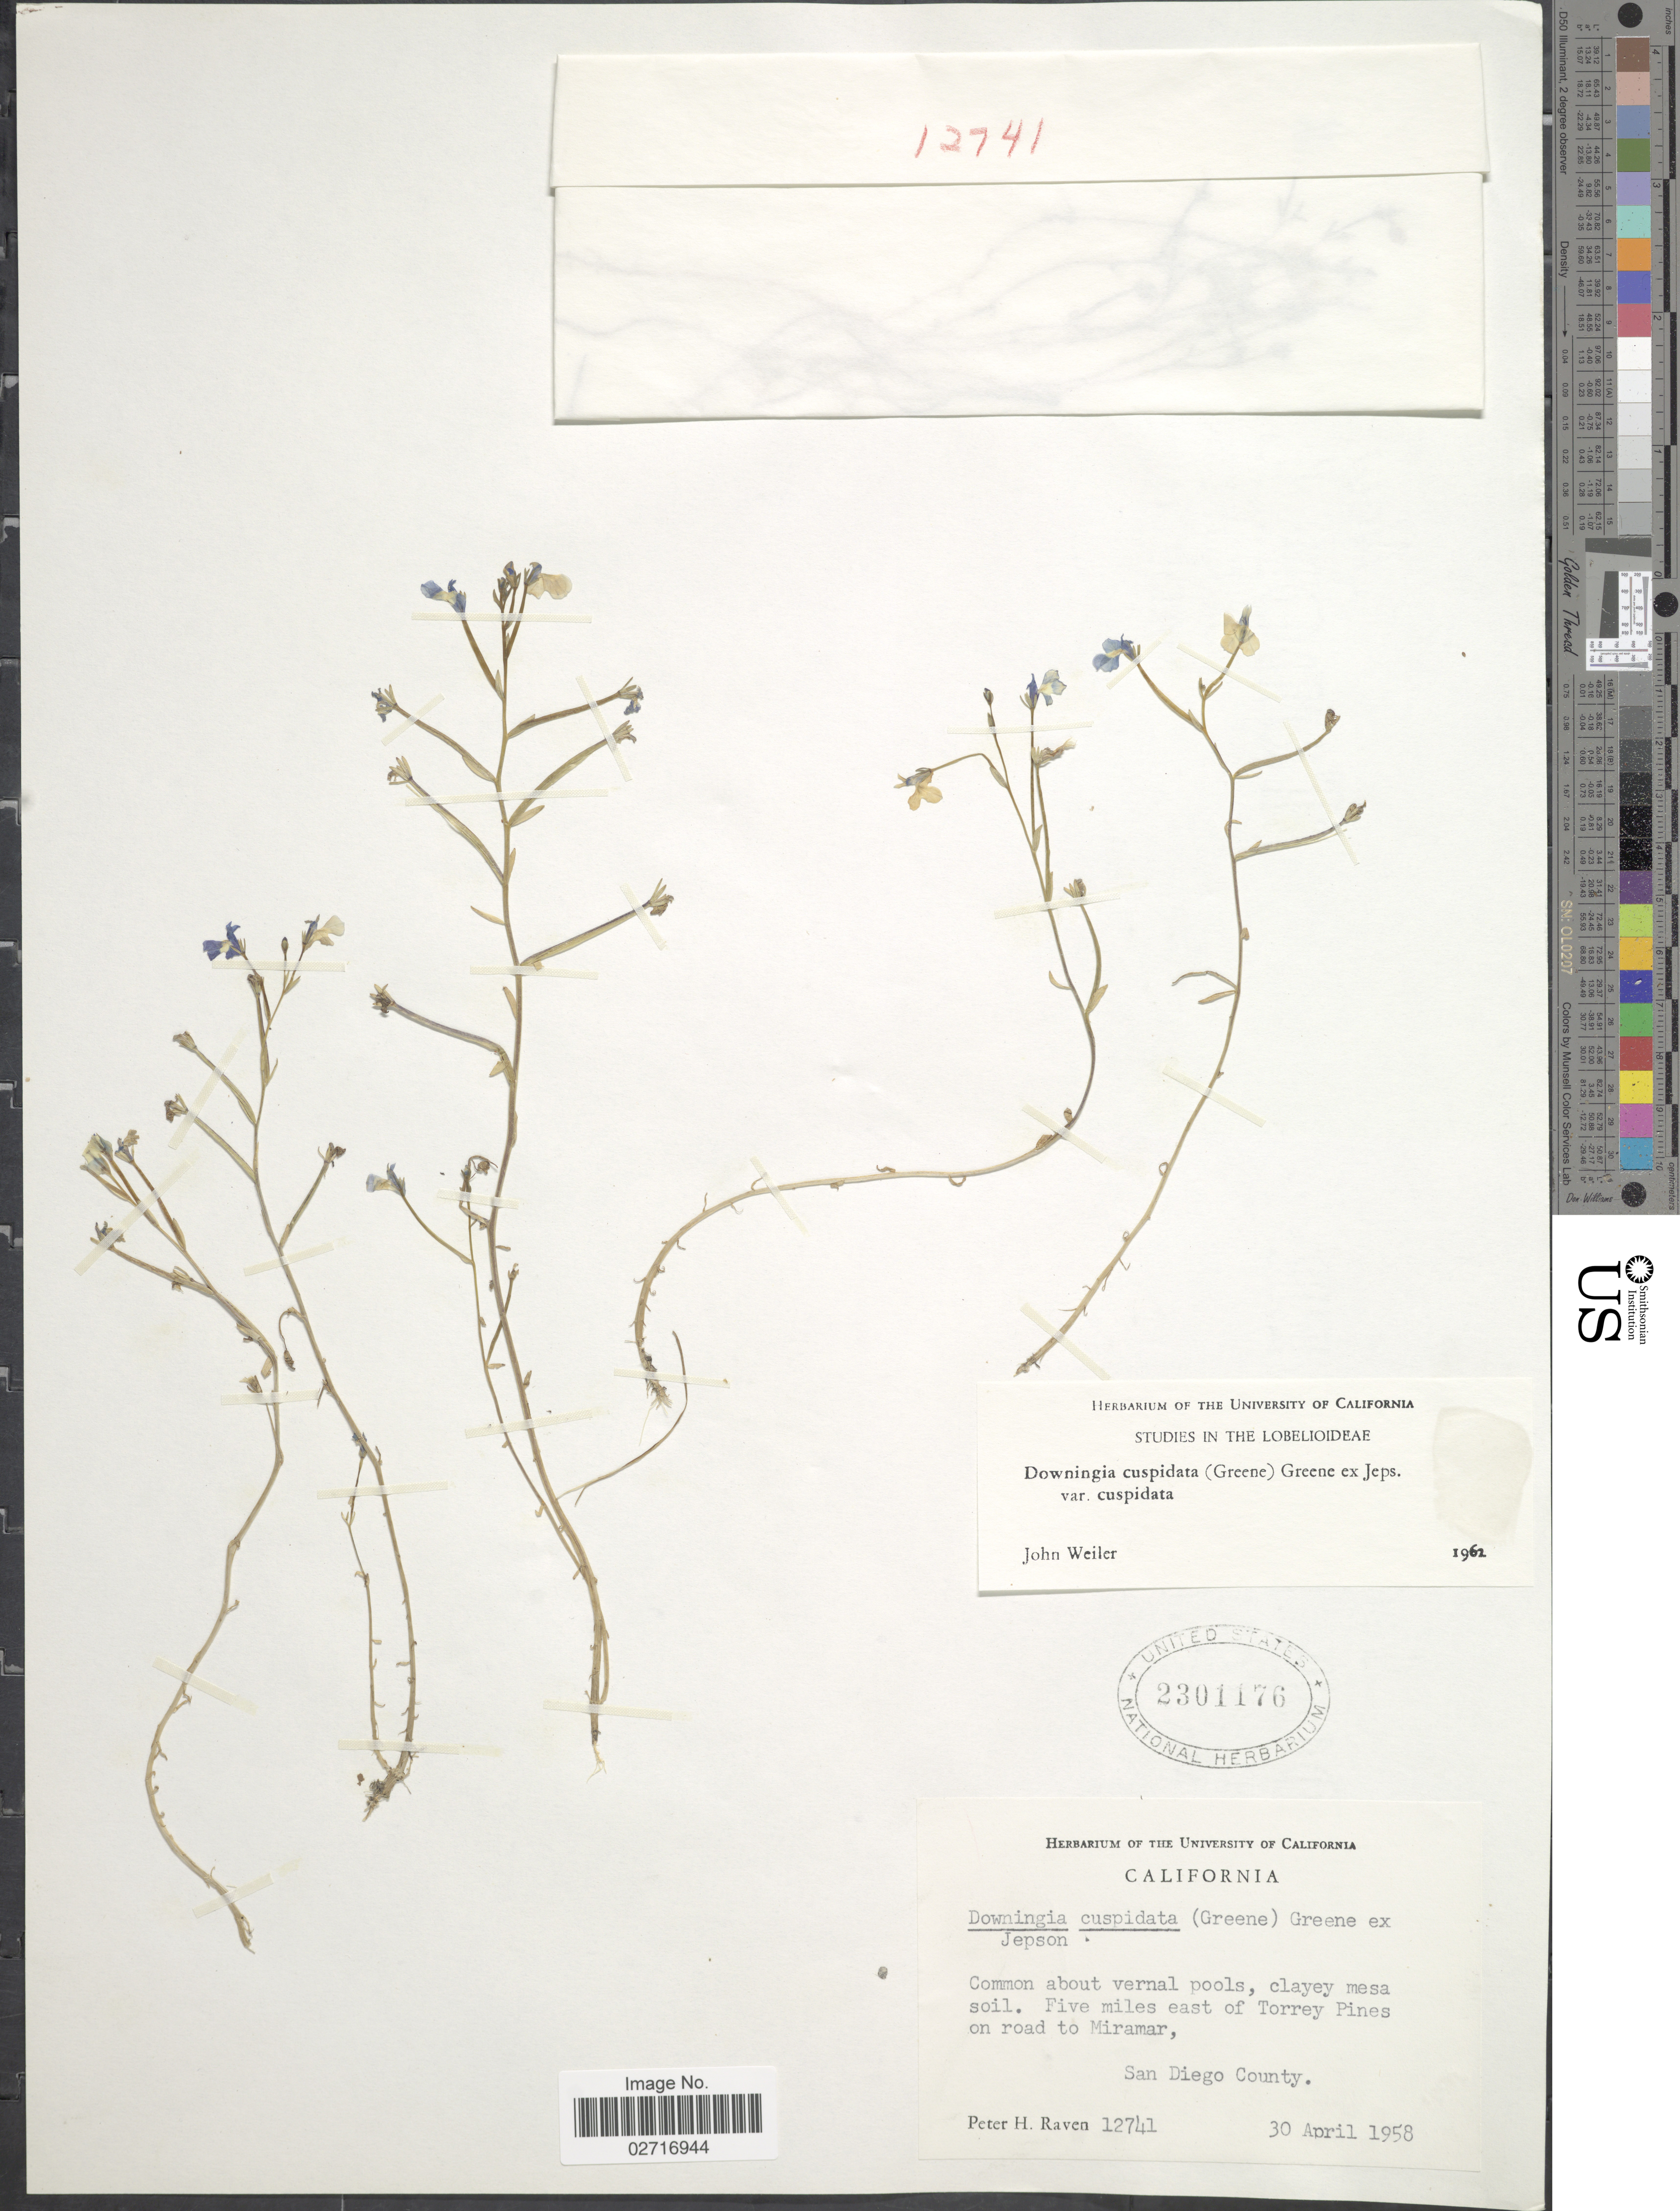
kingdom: Plantae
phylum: Tracheophyta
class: Magnoliopsida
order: Asterales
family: Campanulaceae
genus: Downingia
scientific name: Downingia cuspidata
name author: (Greene) Rattan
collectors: P. Raven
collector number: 12741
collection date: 1958-04-30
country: United States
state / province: California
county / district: San Diego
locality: Five miles east of Torrey Pines on road to Miramar, San Diego County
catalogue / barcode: US 2301176